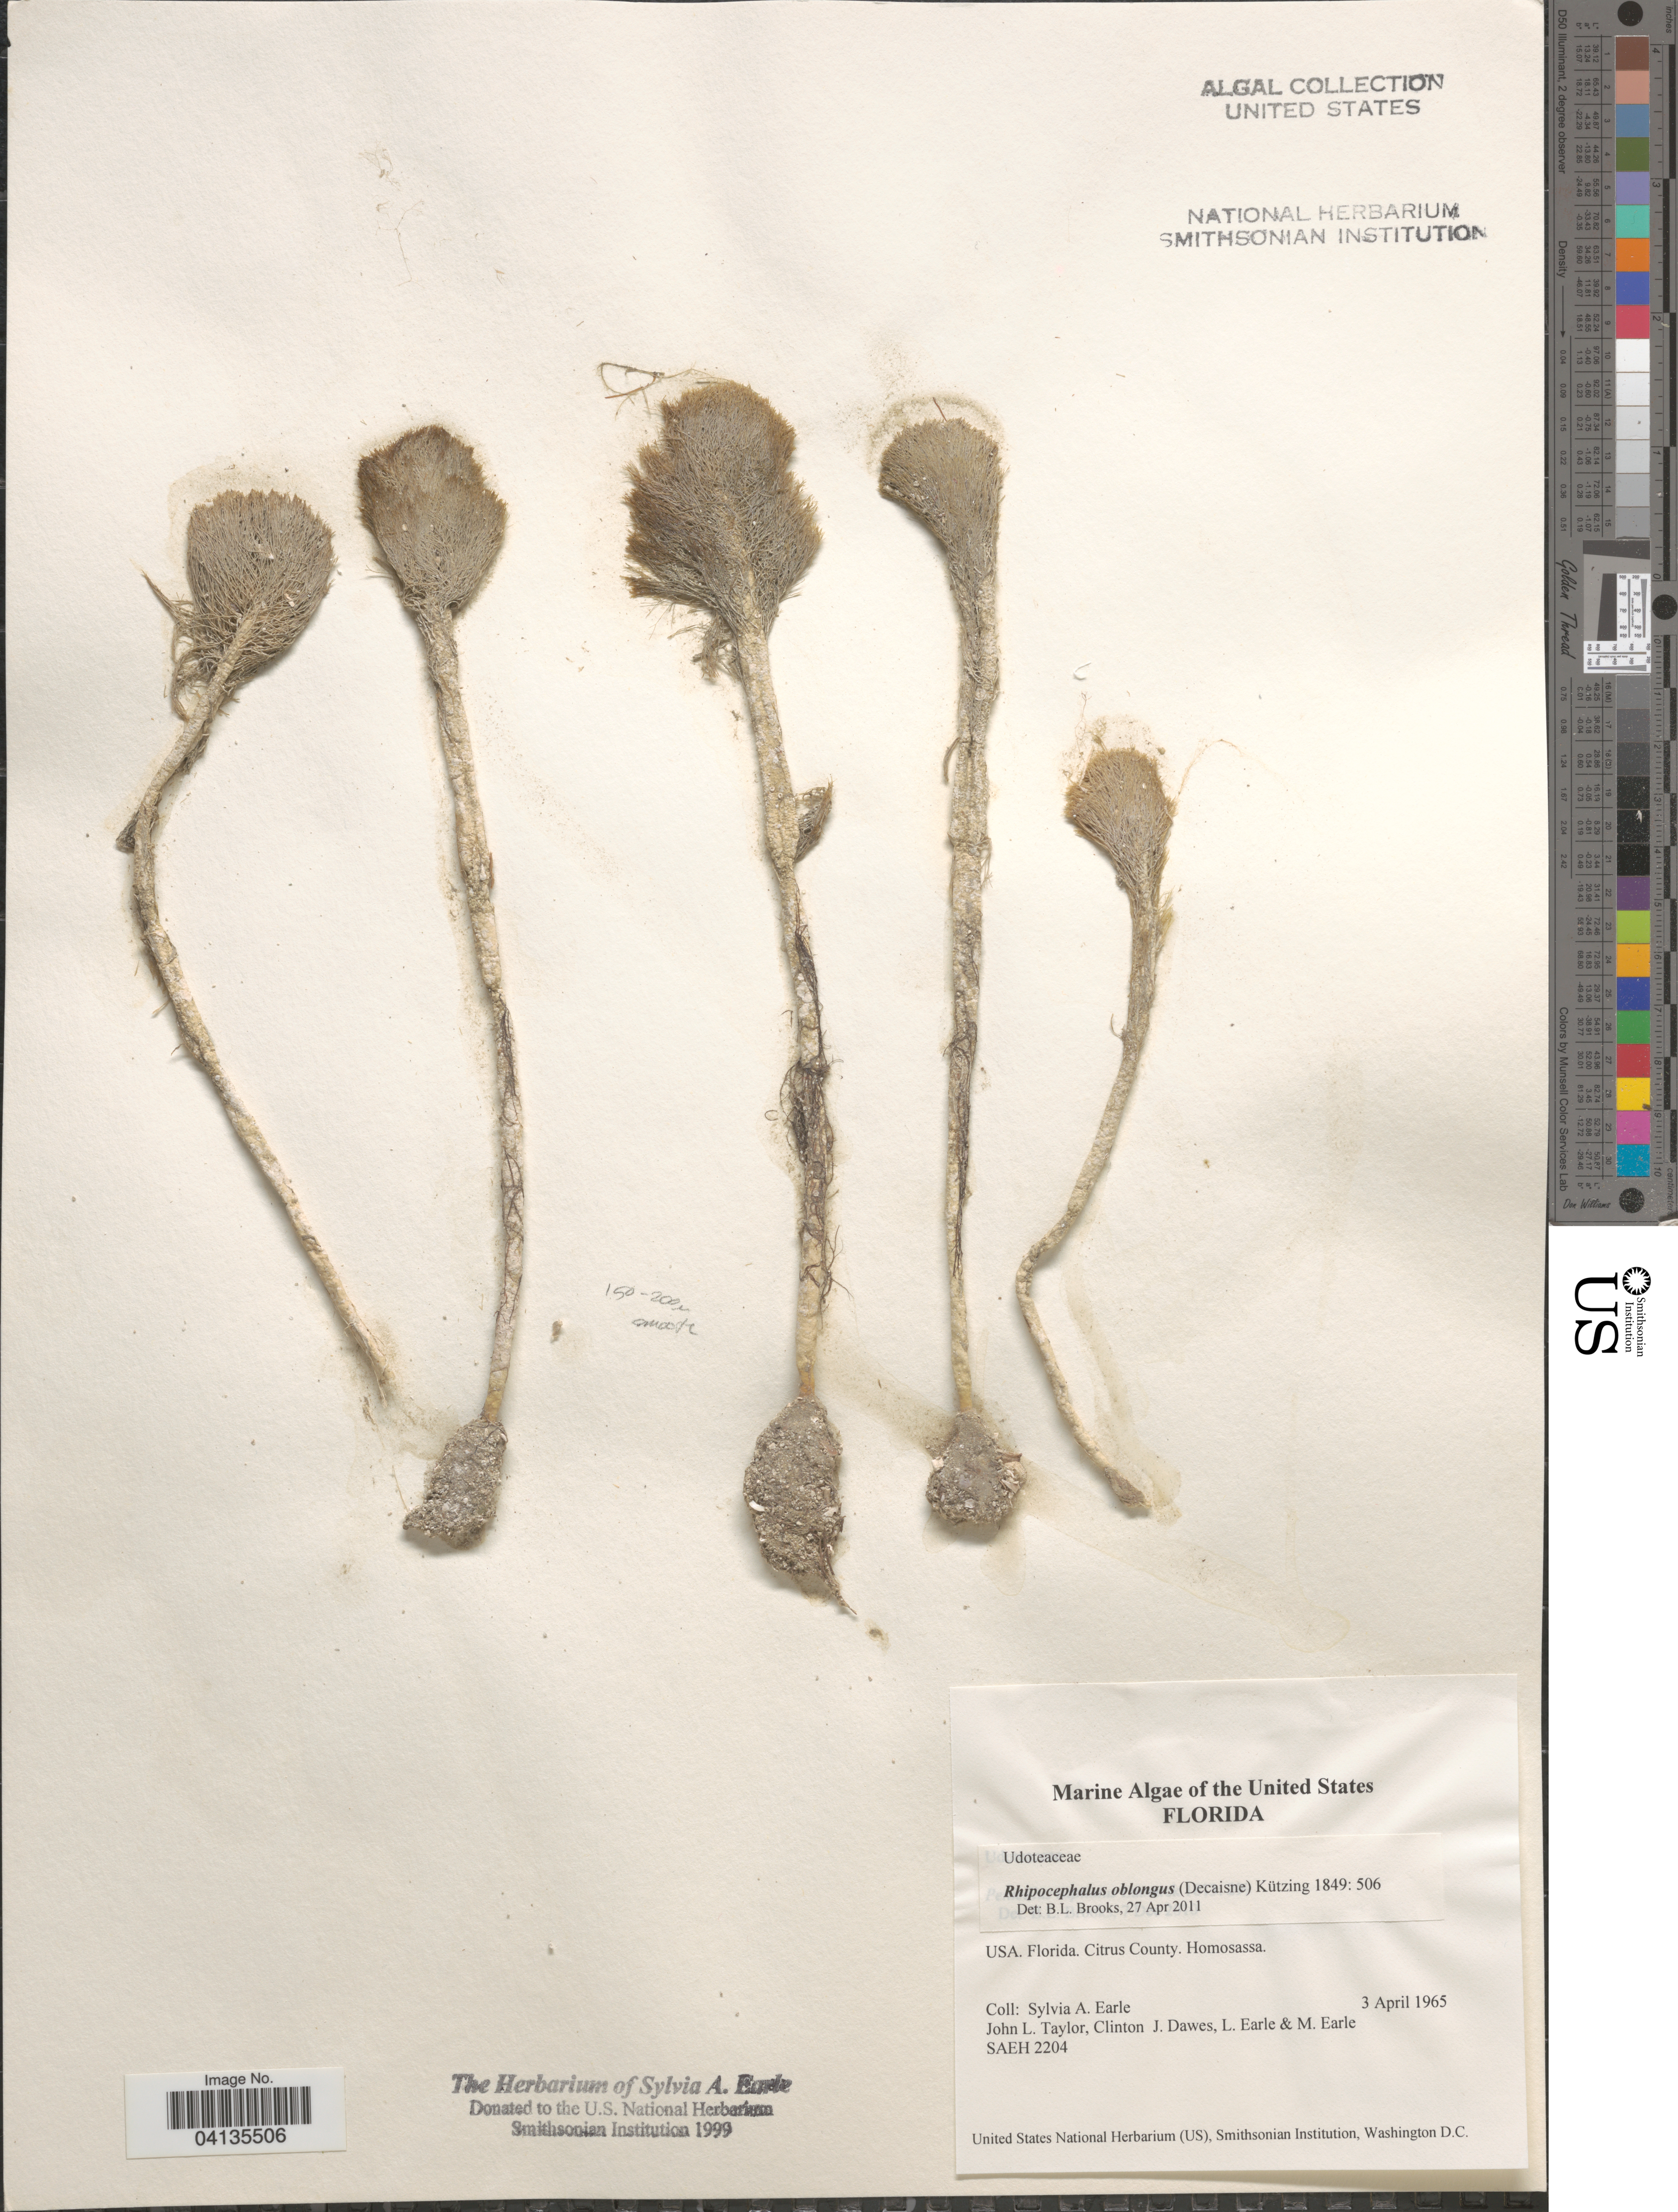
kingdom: Plantae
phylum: Chlorophyta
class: Ulvophyceae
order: Bryopsidales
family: Udoteaceae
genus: Rhipocephalus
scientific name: Rhipocephalus oblongus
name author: (Decne.) Kütz.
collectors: S. A. Earle, J. L. Taylor, L. Earle & M. Earle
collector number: SAEH2204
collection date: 1965-04-03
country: United States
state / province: Florida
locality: Citrus County. Homosassa.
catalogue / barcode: US 329141